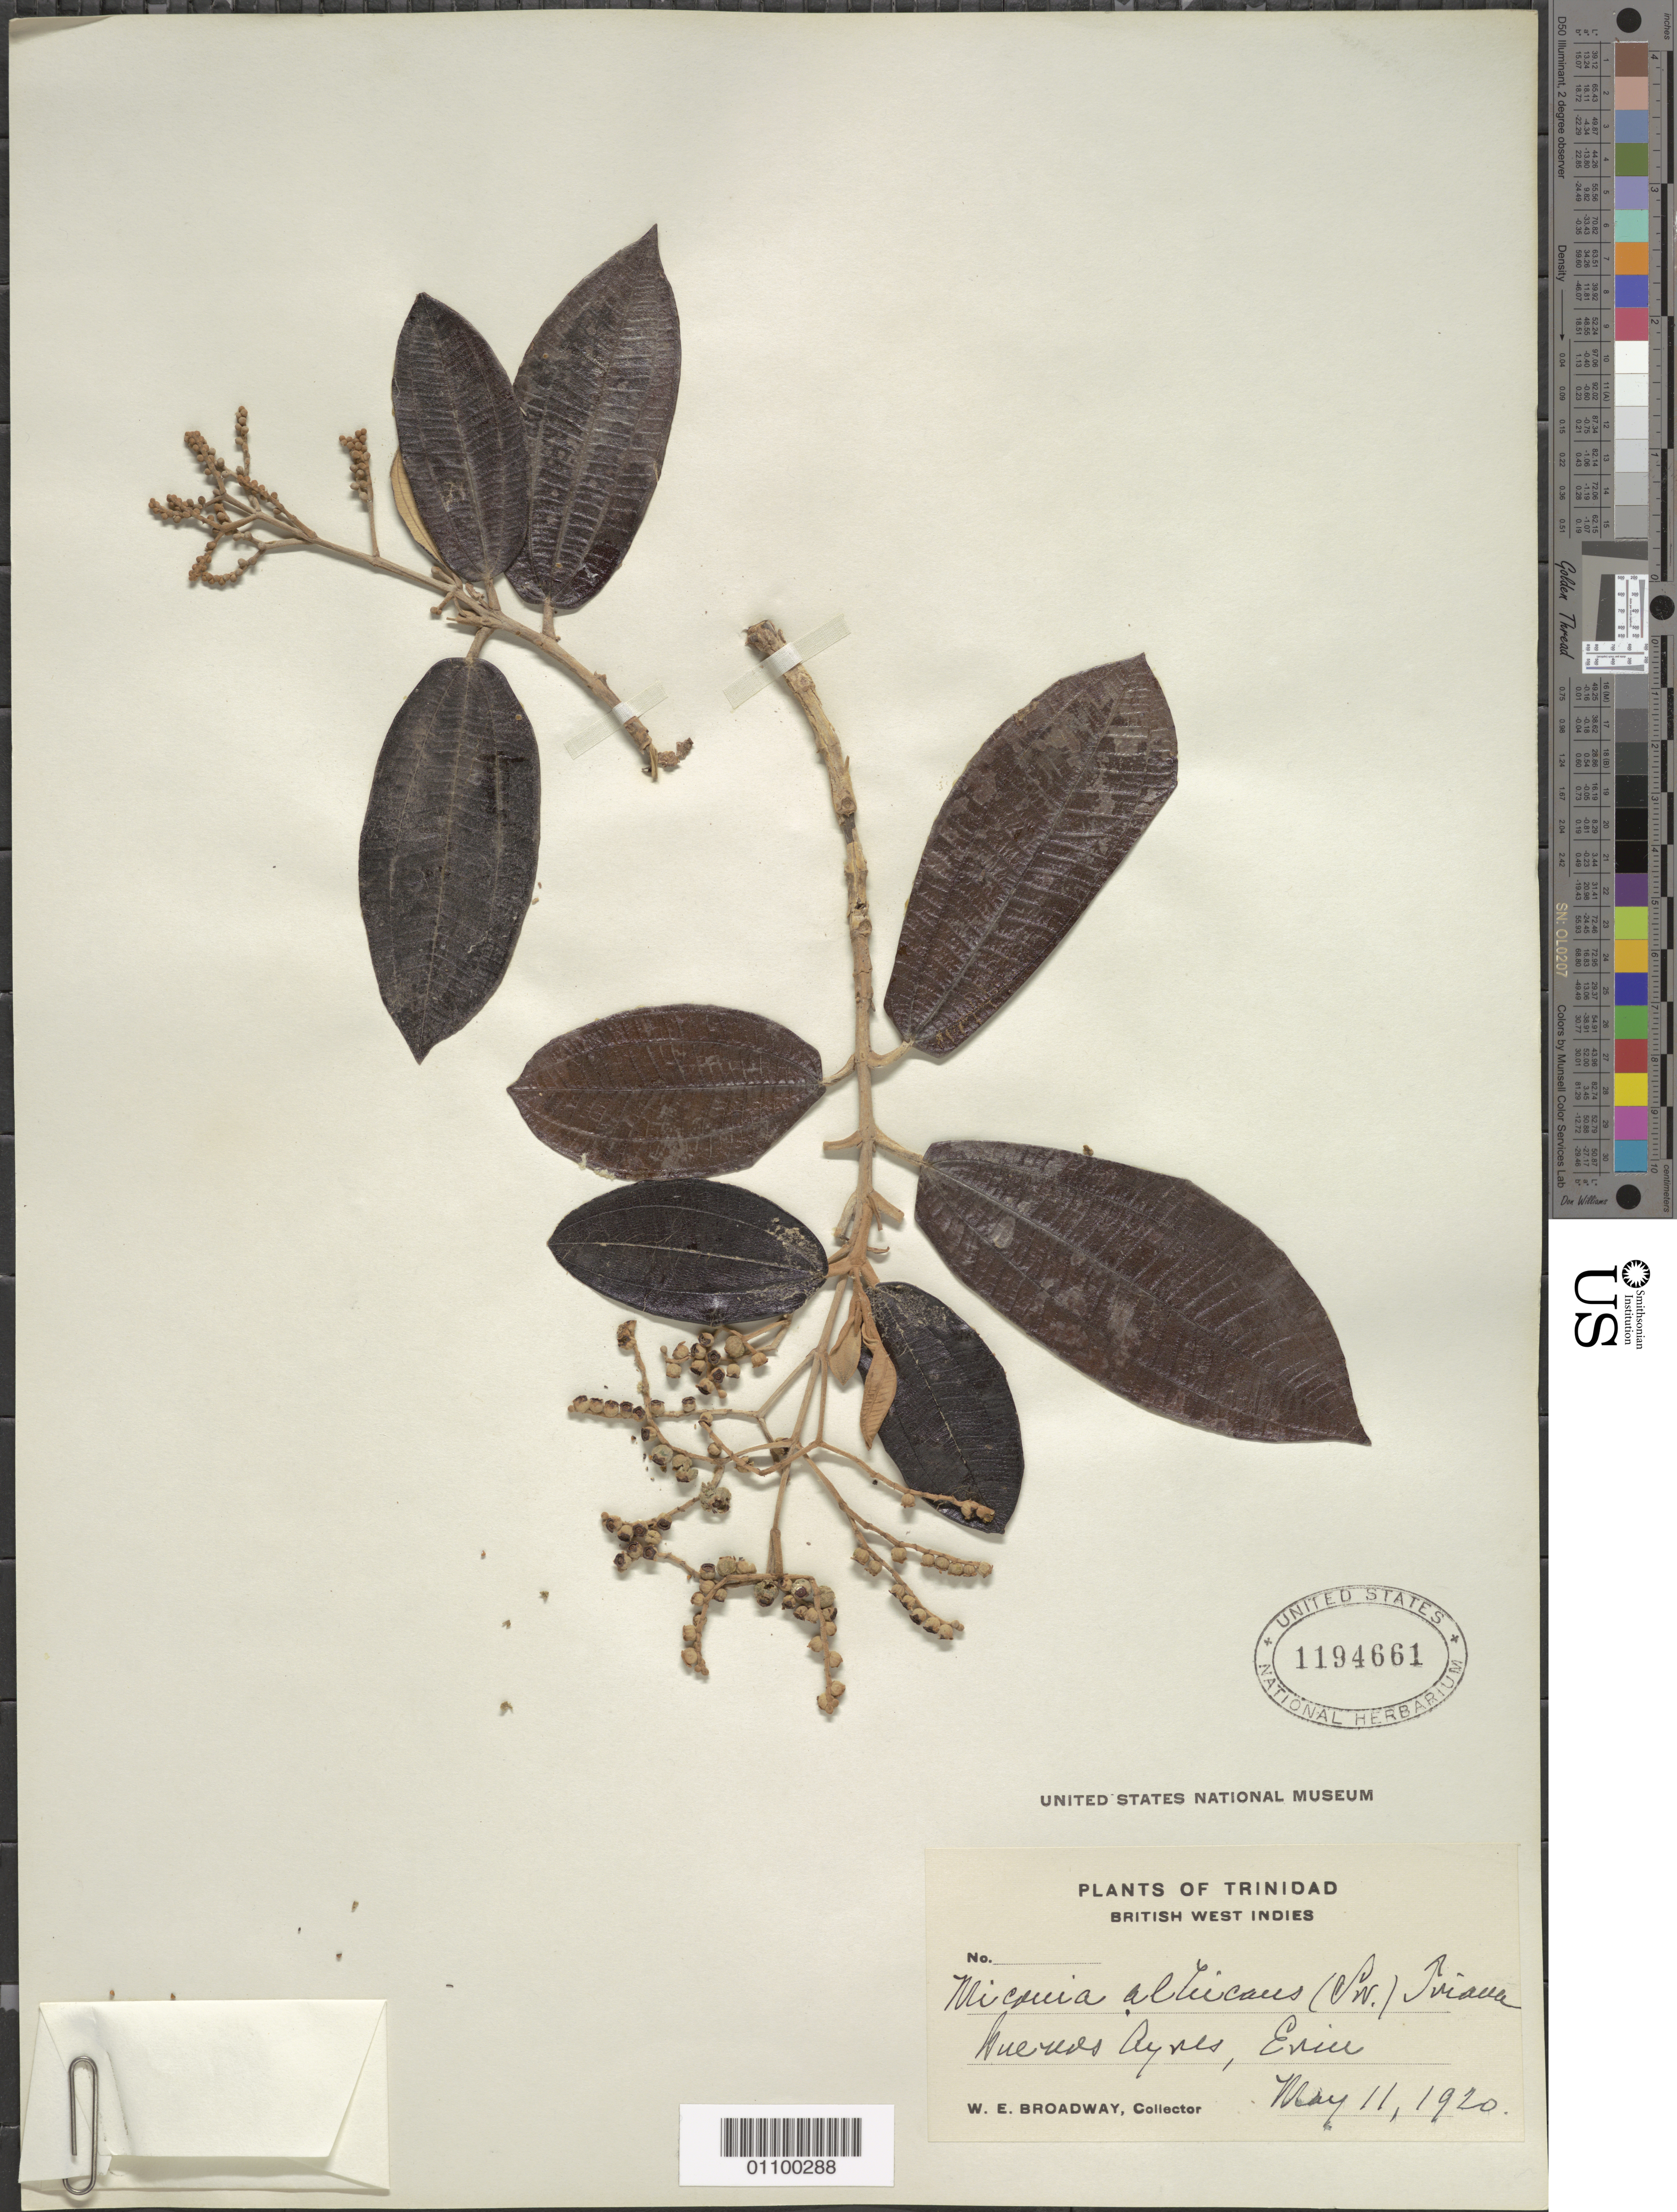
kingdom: Plantae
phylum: Tracheophyta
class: Magnoliopsida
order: Myrtales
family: Melastomataceae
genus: Miconia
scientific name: Miconia albicans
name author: (Sw.) Triana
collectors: W. E. Broadway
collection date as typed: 11 May 1920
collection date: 1920-05-11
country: Trinidad and Tobago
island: Trinidad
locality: Buenos Ayres, Erin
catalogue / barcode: US 1194661